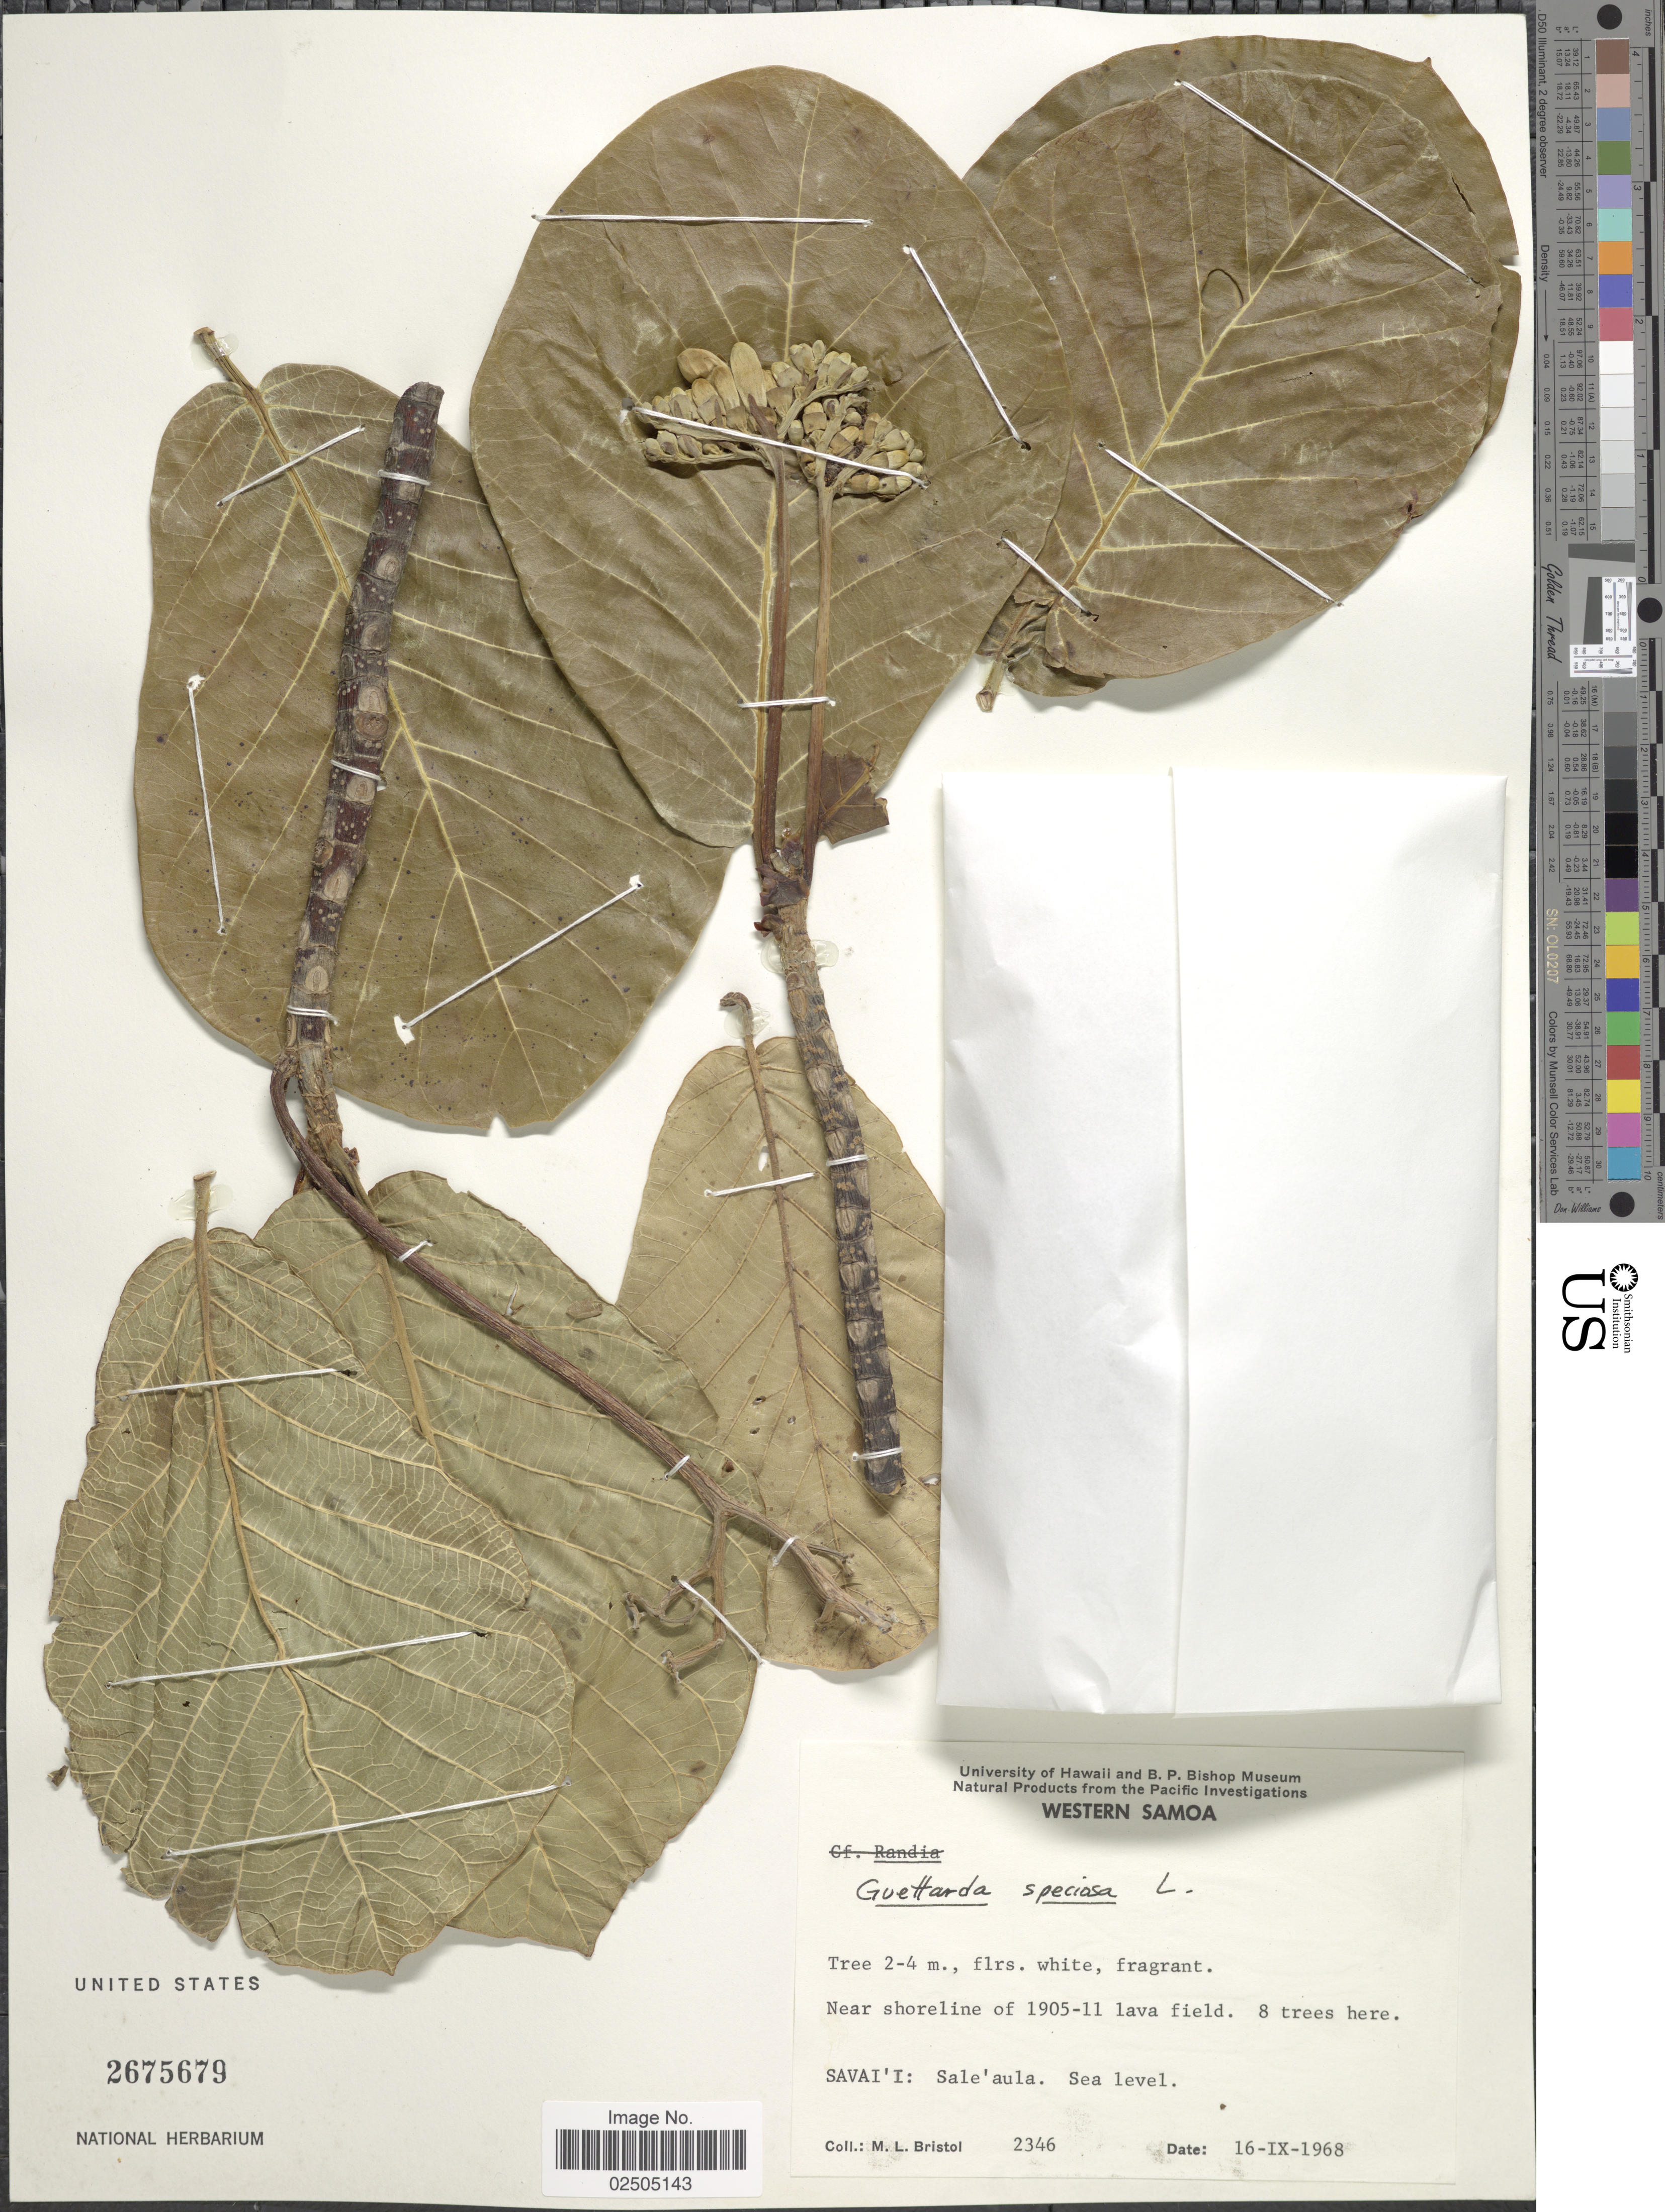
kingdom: Plantae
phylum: Tracheophyta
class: Magnoliopsida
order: Gentianales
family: Rubiaceae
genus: Guettarda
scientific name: Guettarda speciosa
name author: L.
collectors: M. L. Bristol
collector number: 2346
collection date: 1968-09-16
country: Samoa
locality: Near shoreline of 1905-11 lava field, Savai'i: Sale'aula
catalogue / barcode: US 2675679